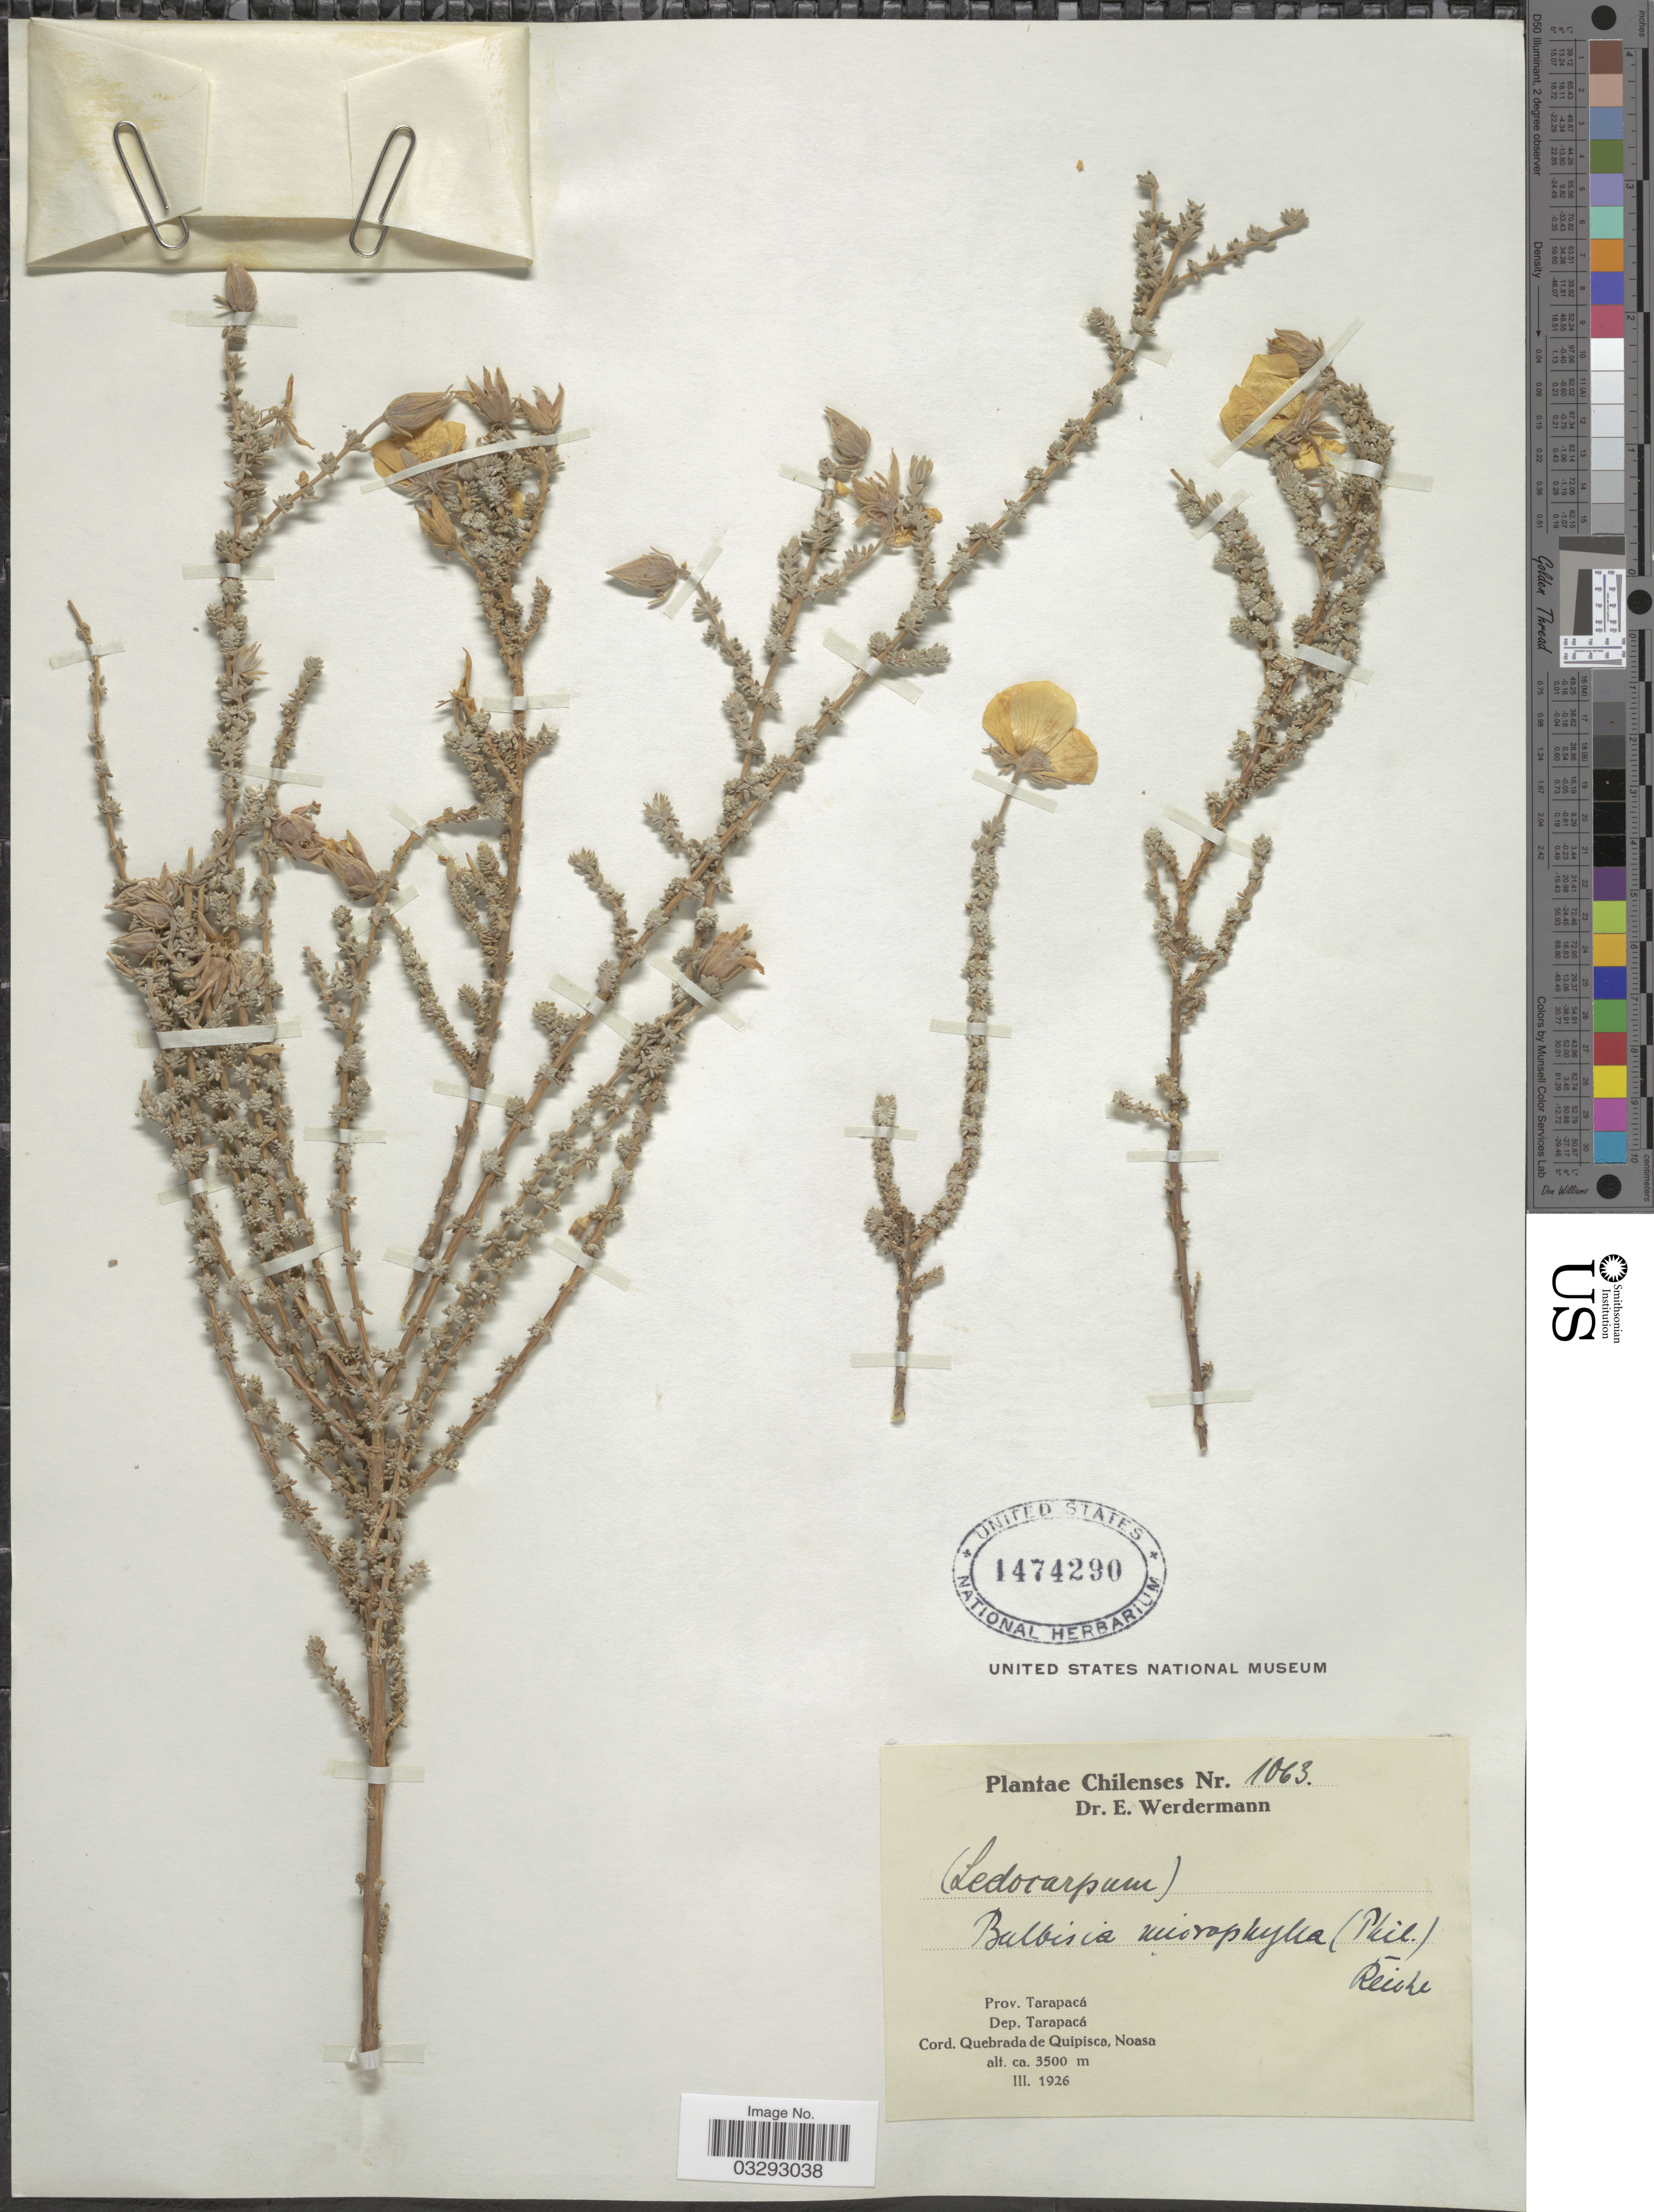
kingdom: Plantae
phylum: Tracheophyta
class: Magnoliopsida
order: Geraniales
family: Vivianiaceae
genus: Balbisia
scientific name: Balbisia microphylla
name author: Reiche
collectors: E. Werdermann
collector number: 1063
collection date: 1926-03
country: Chile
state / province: Tarapacá (I)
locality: Dep. Tarapacá. Cord. Quebrada de Quipisca, Noasa.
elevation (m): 3500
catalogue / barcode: US 1474290